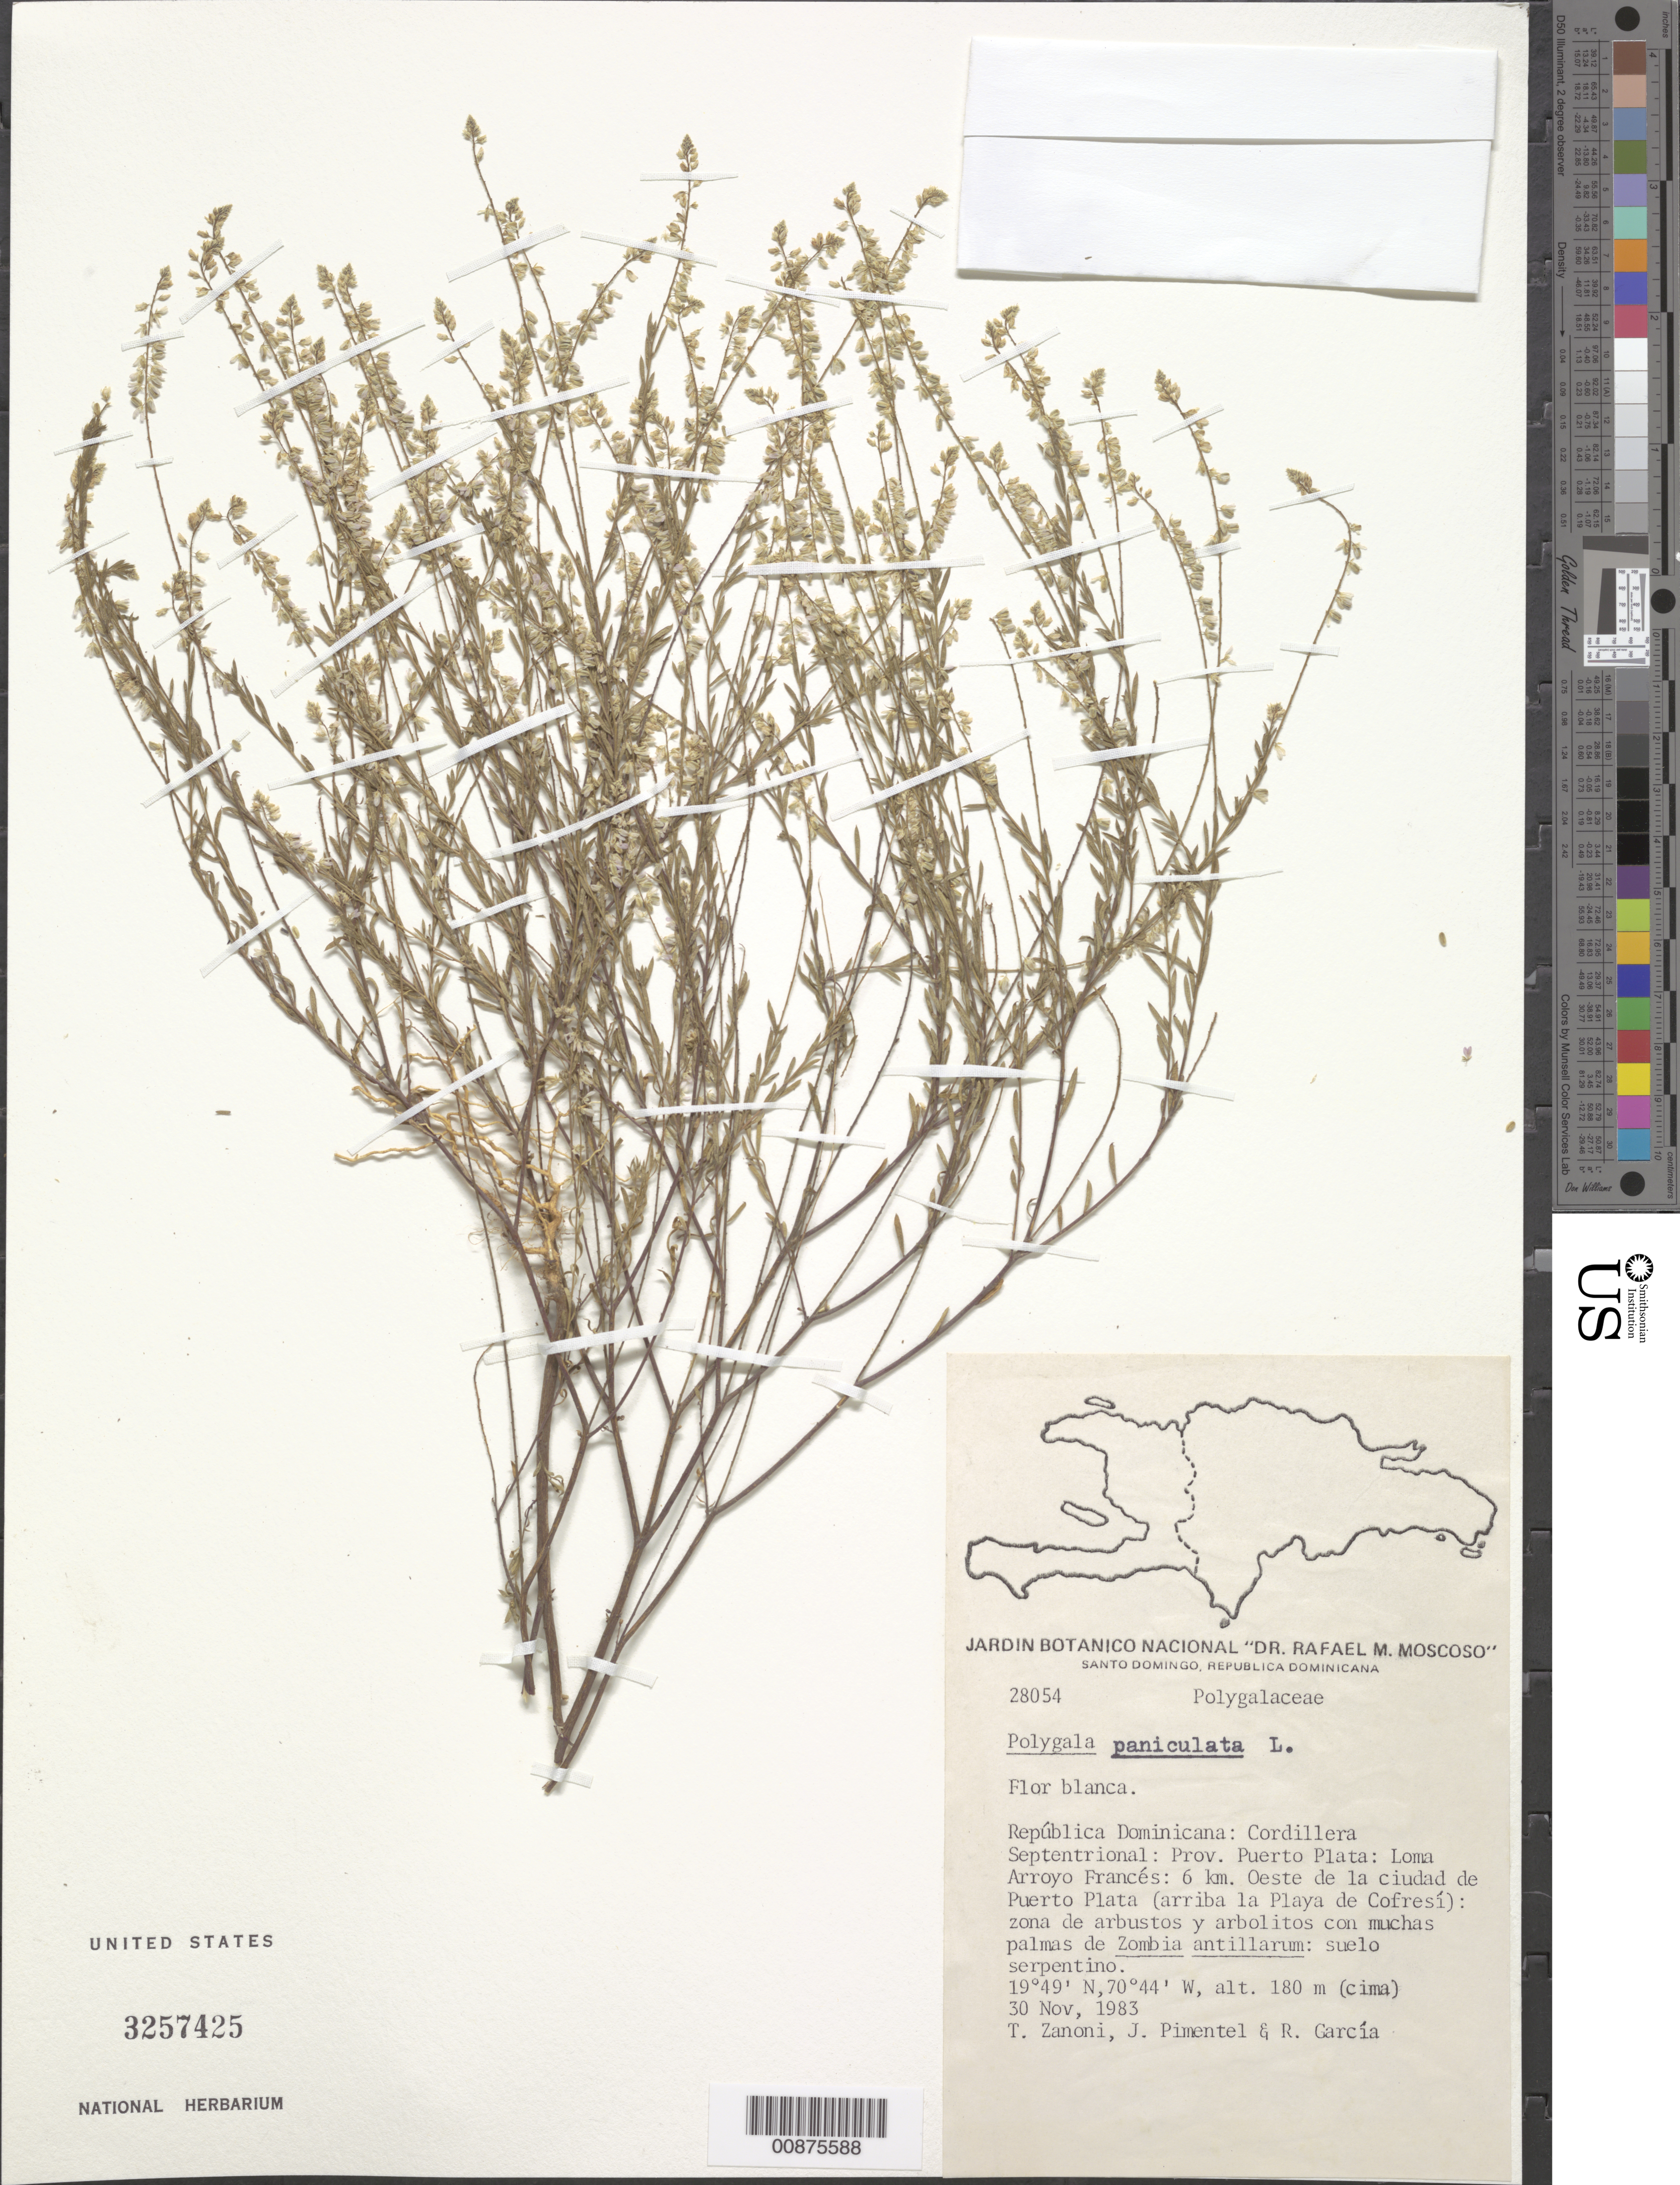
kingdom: Plantae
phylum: Tracheophyta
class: Magnoliopsida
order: Fabales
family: Polygalaceae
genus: Polygala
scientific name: Polygala paniculata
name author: L.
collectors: T. A. Zanoni, J. Pimentel & R. G. García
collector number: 28054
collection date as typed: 30 Nov 1983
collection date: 1983-11-30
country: Dominican Republic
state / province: Puerto Plata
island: Hispaniola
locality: Cordillera Septentrional, Loma Arroyo Francés, 6 km. oeste de la ciudad de Puerto Plata (arriba la Playa de Cofresí)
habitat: Zona de arbustos y arbolitos con muchas palmas de Zombia antillarum, suelo serpentino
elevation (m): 180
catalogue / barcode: US 3257425